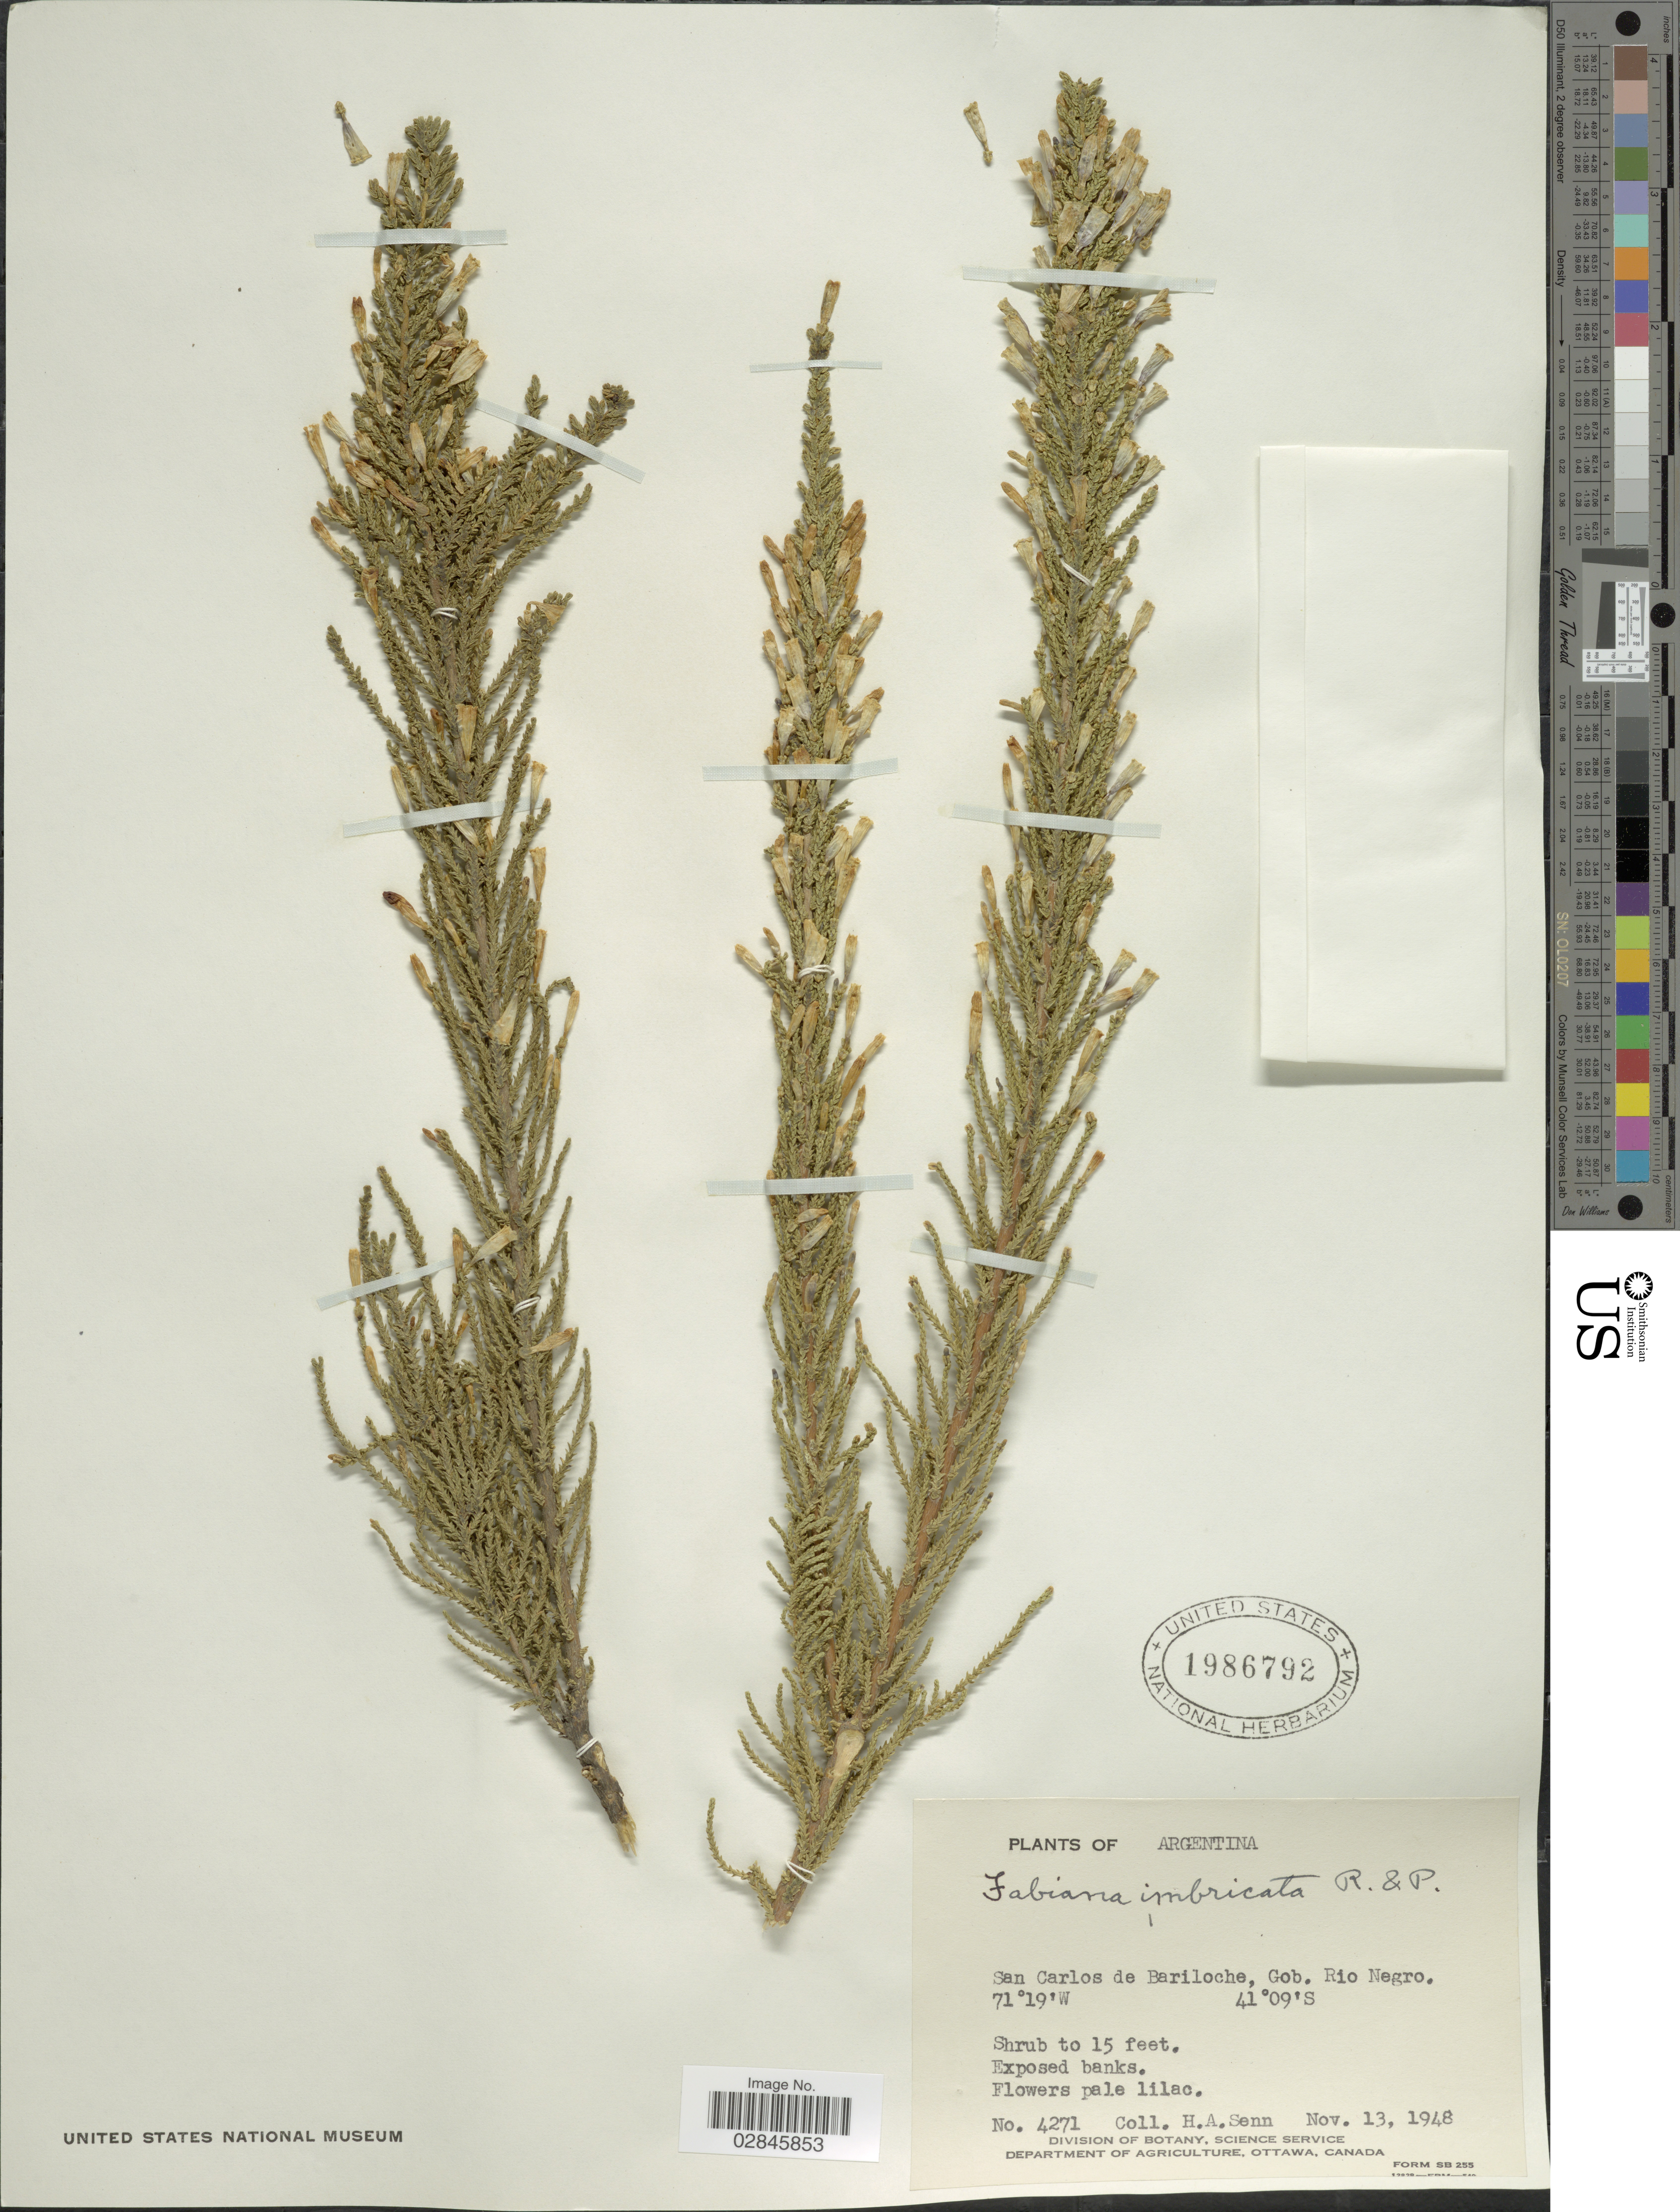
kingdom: Plantae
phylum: Tracheophyta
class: Magnoliopsida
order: Solanales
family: Solanaceae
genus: Fabiana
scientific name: Fabiana imbricata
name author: Ruiz & Pav.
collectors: H. Senn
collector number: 4271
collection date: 1948-11-13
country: Argentina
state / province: Rio Negro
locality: San Carlos de Bariloche, Gob. de Rio Negro.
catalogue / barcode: US 1986792